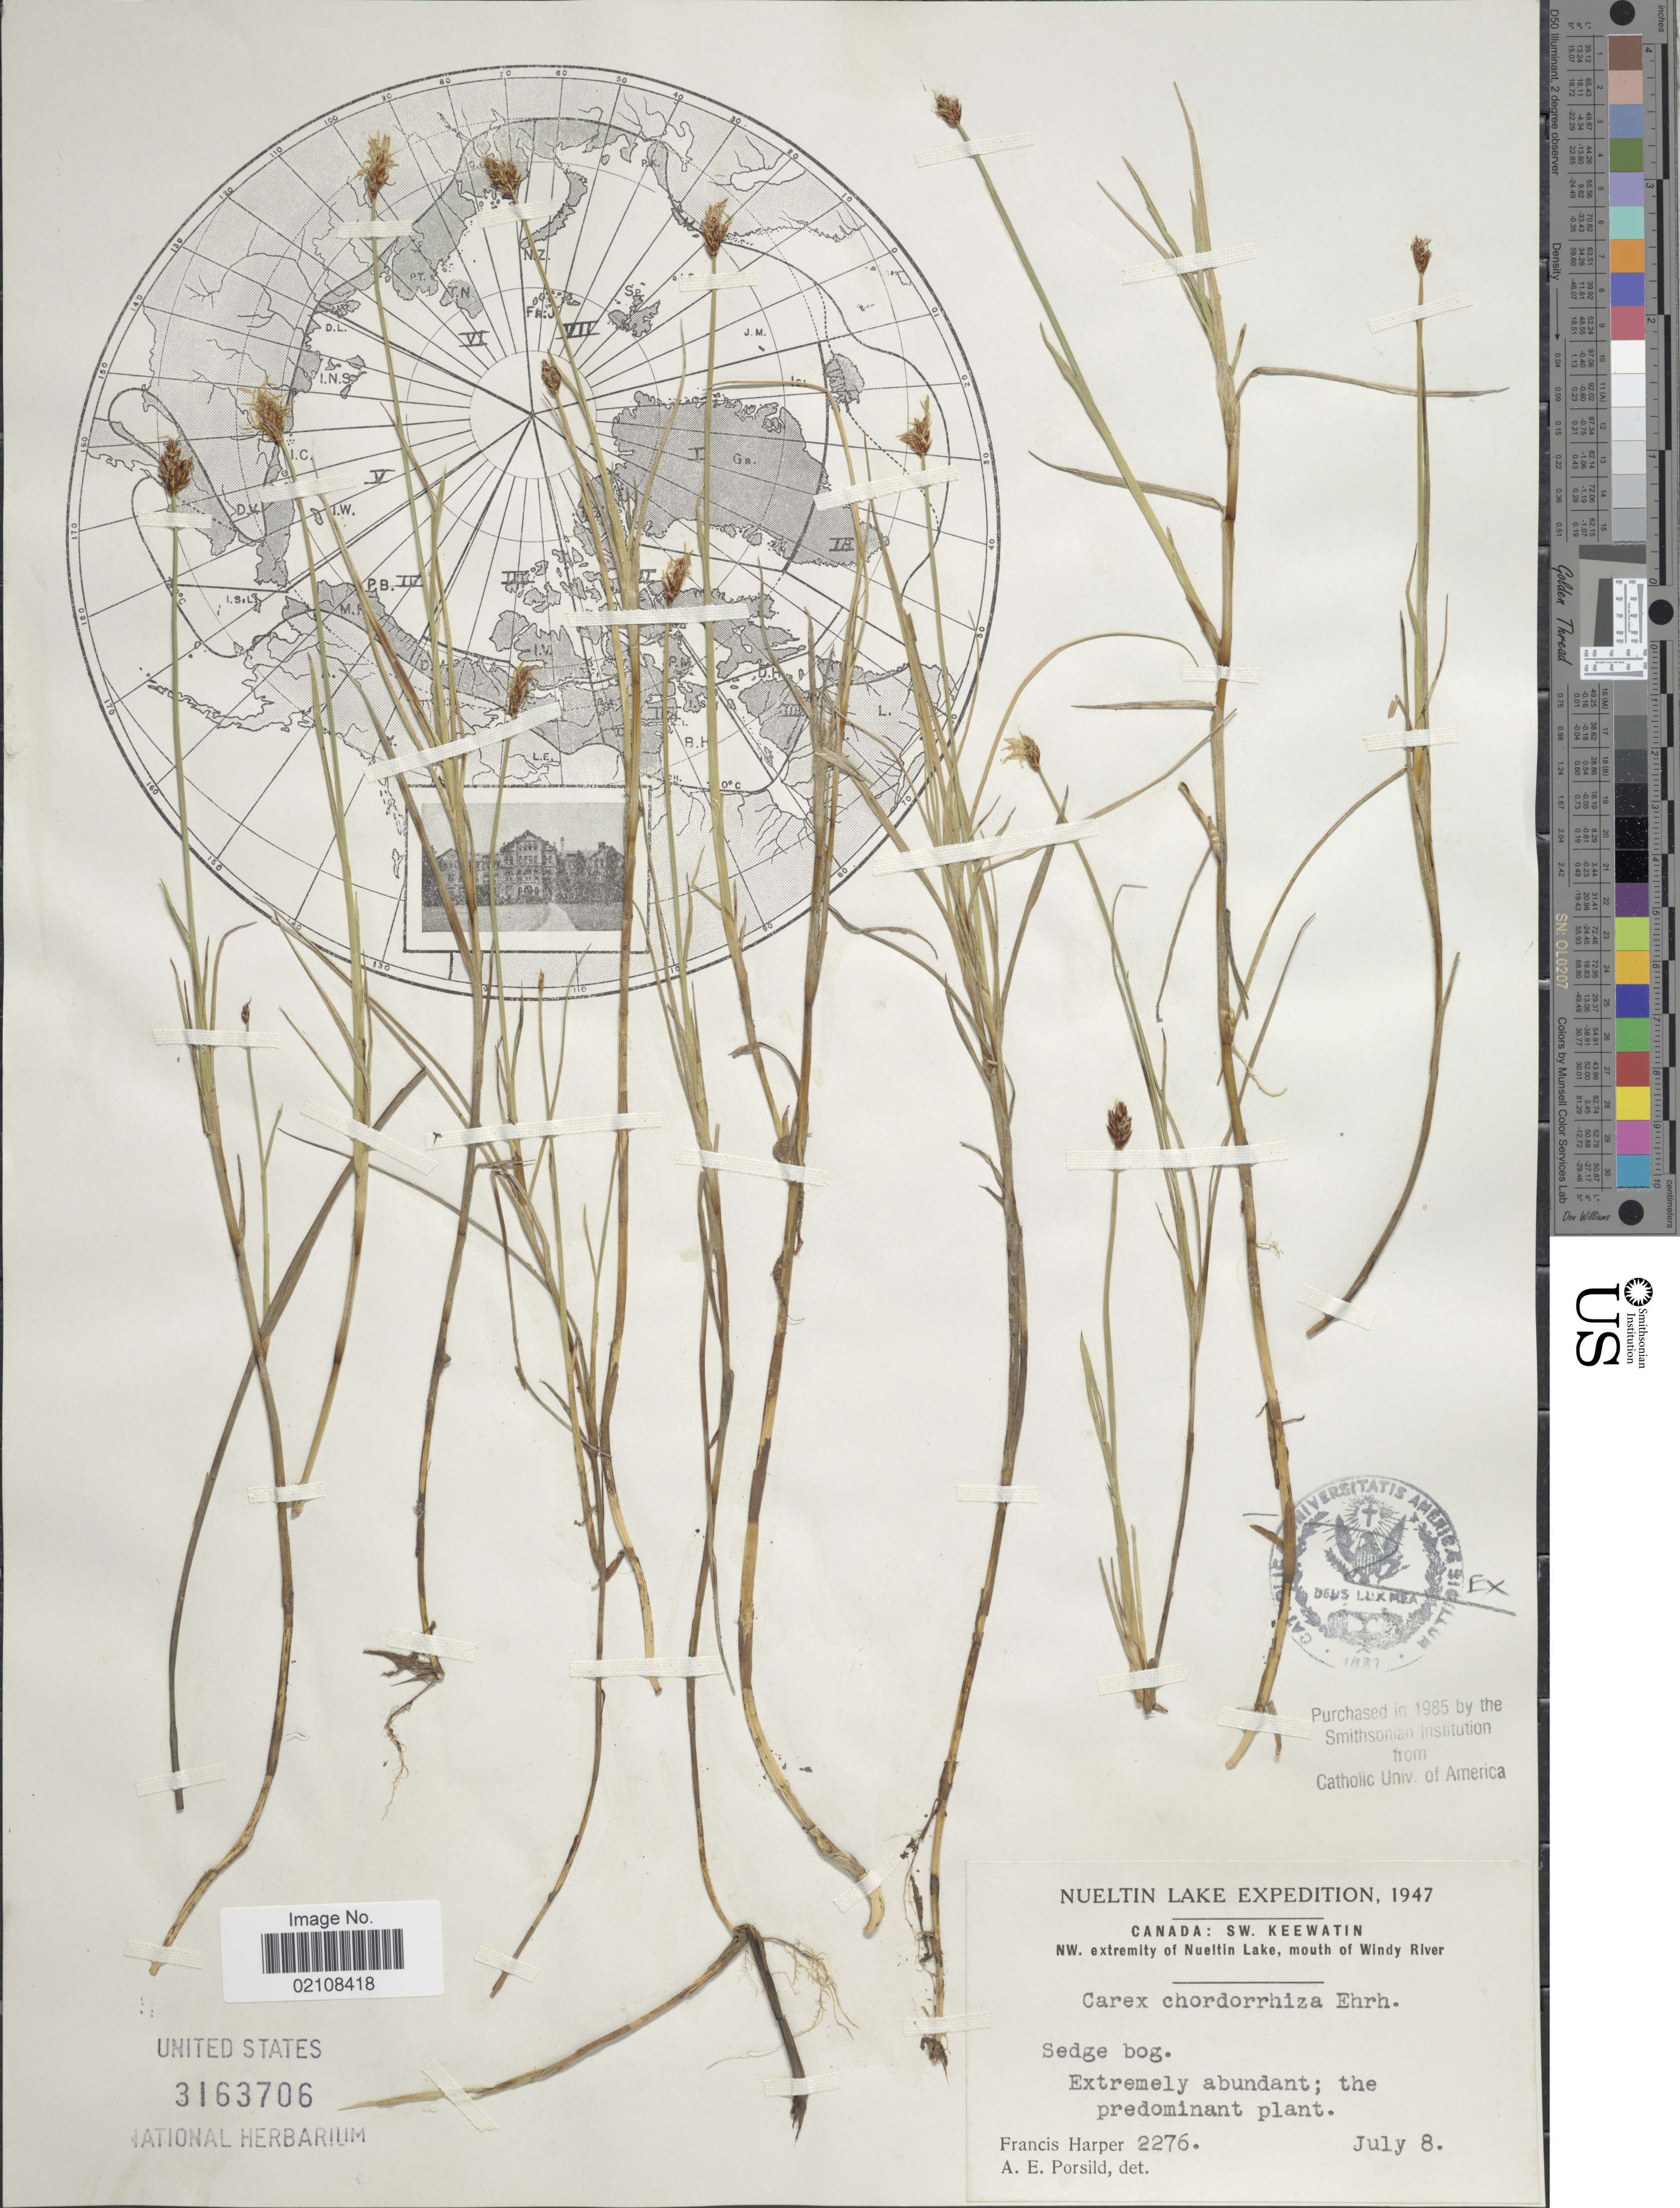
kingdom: Plantae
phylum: Tracheophyta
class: Liliopsida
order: Poales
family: Cyperaceae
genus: Carex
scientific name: Carex chordorrhiza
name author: L. f.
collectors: F. Harper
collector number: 2276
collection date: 1947-07-08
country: Canada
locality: Nueltin Lake. Canada: SW. Keewatin. NW. extremity of Nueltin Lake, mouth of Windy River.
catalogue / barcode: US 3163706